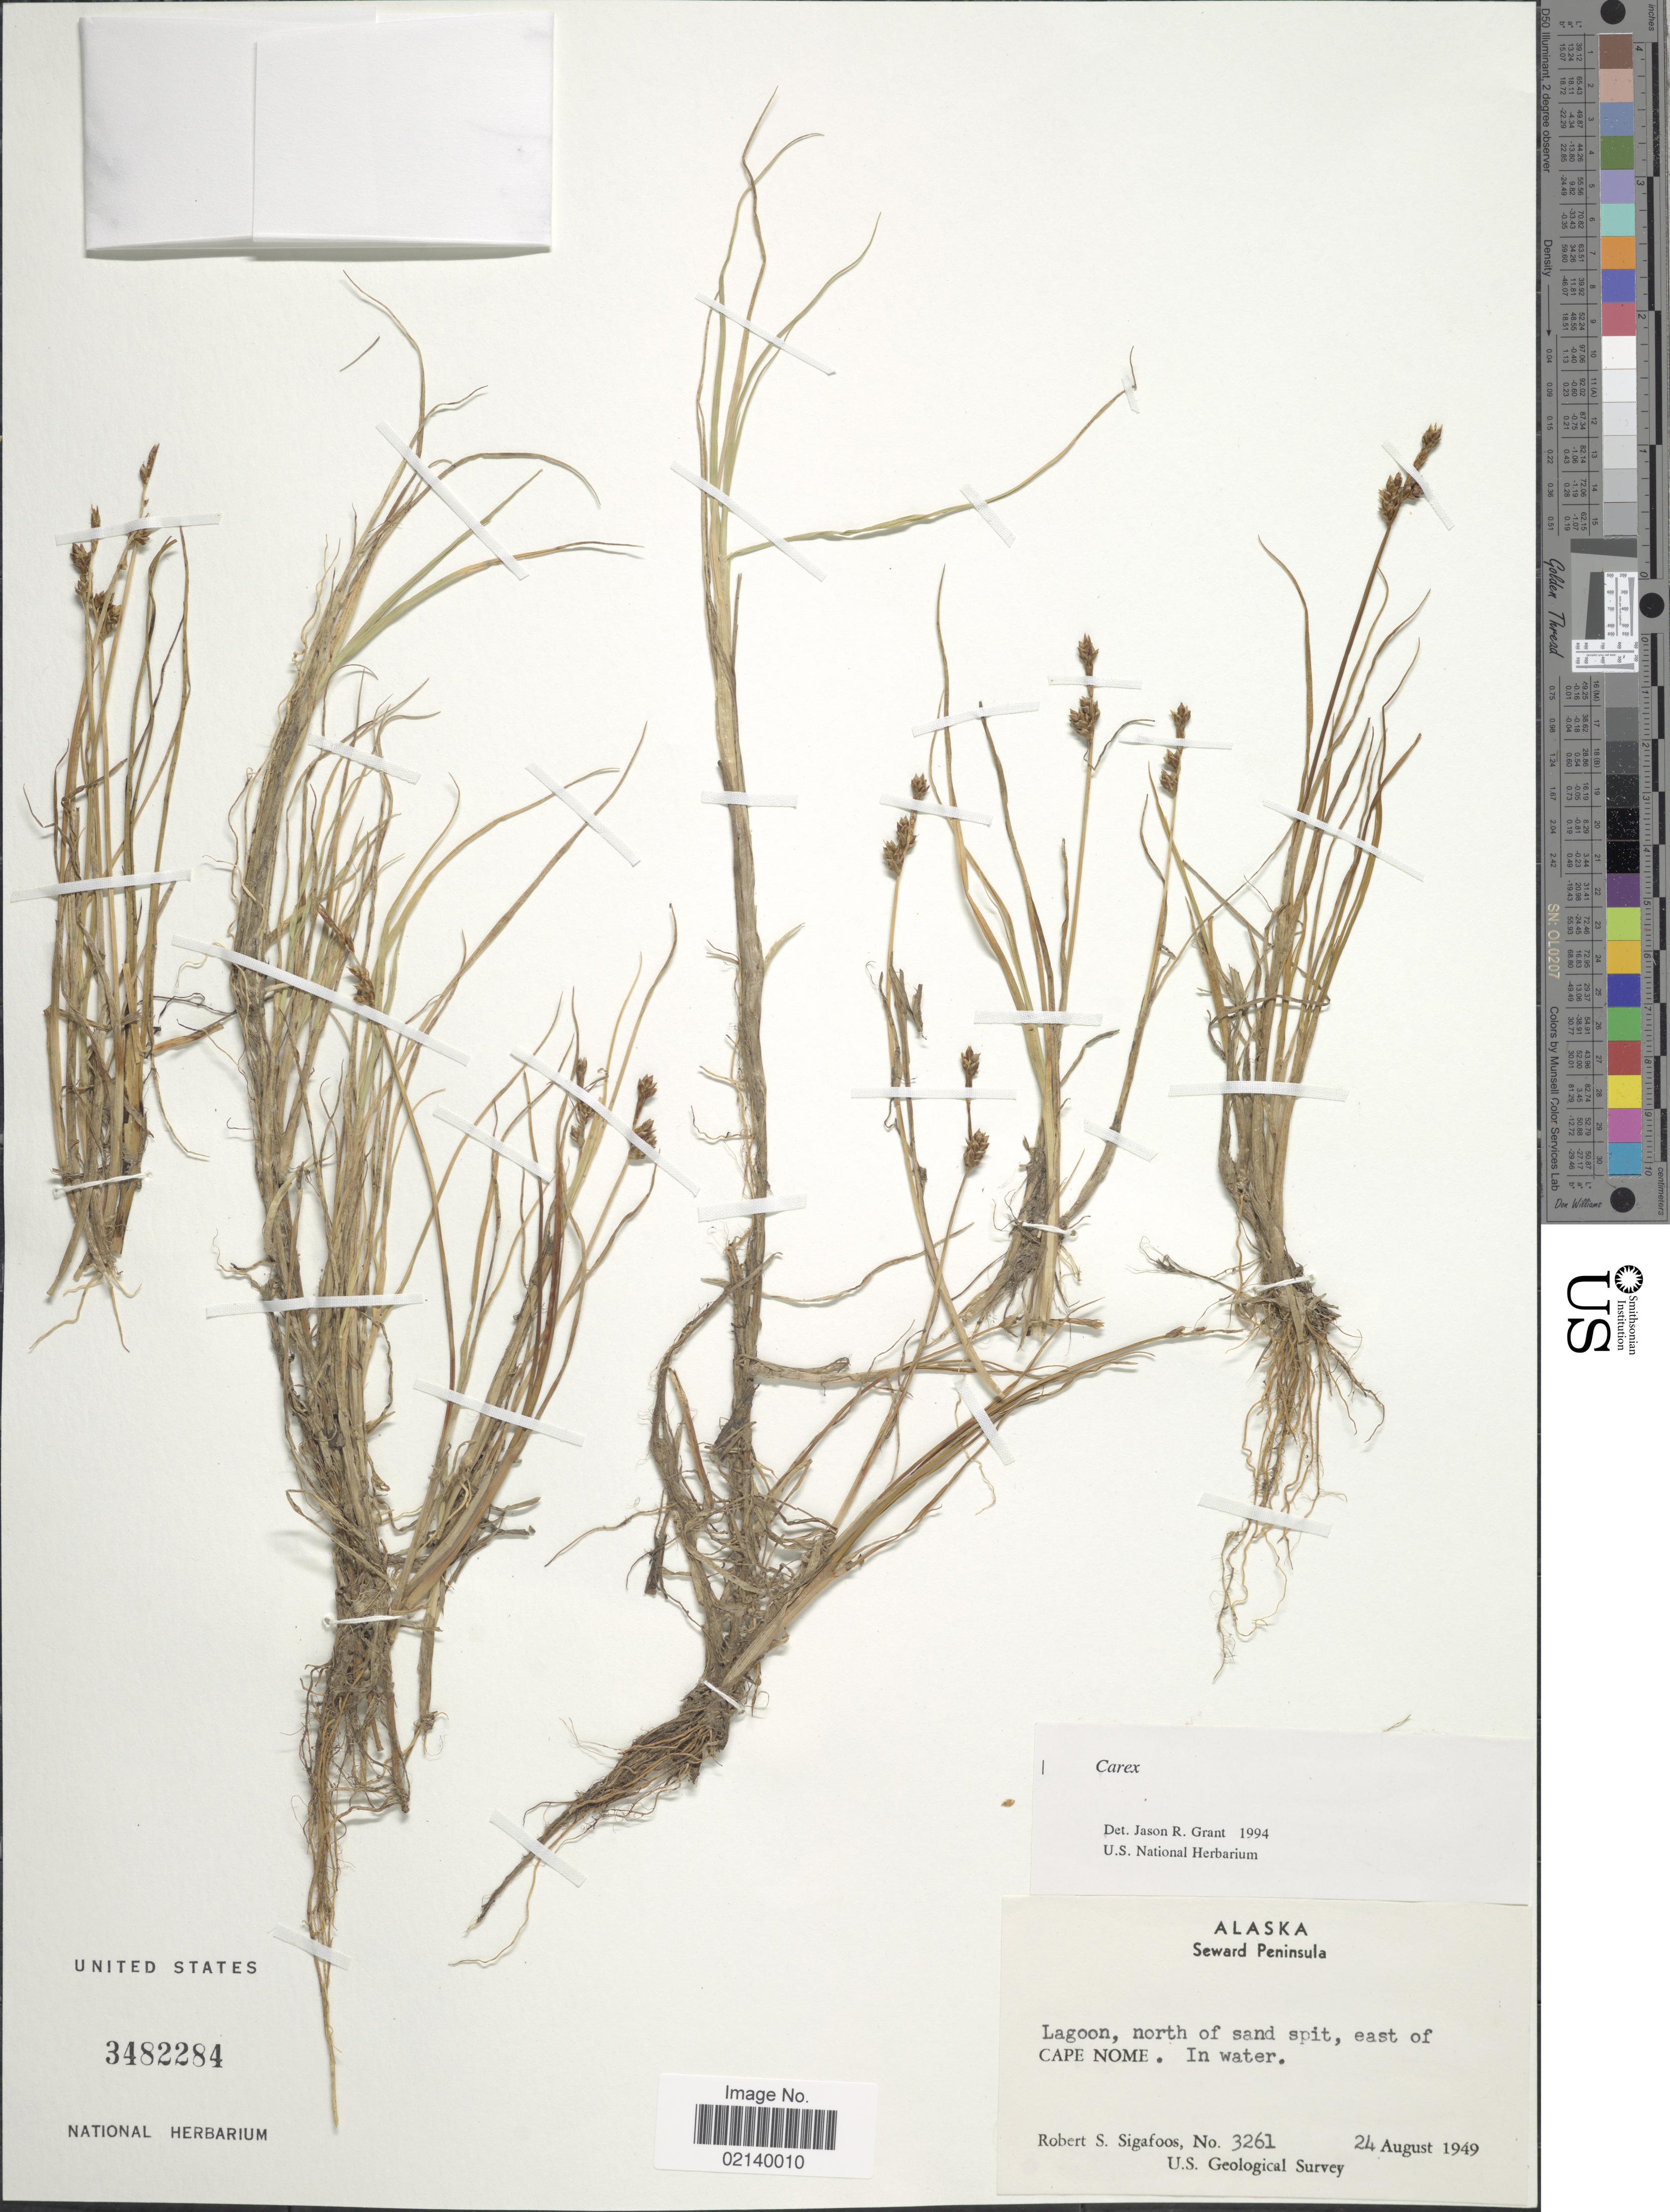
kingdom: Plantae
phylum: Tracheophyta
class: Liliopsida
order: Poales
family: Cyperaceae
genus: Carex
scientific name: Carex sp.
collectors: R. Sigafoos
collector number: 3261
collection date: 1949-08-24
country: United States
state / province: Alaska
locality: Seward Peninsula, Lagoon, north of sand spit, east of Cape Nome, in water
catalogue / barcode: US 3482284